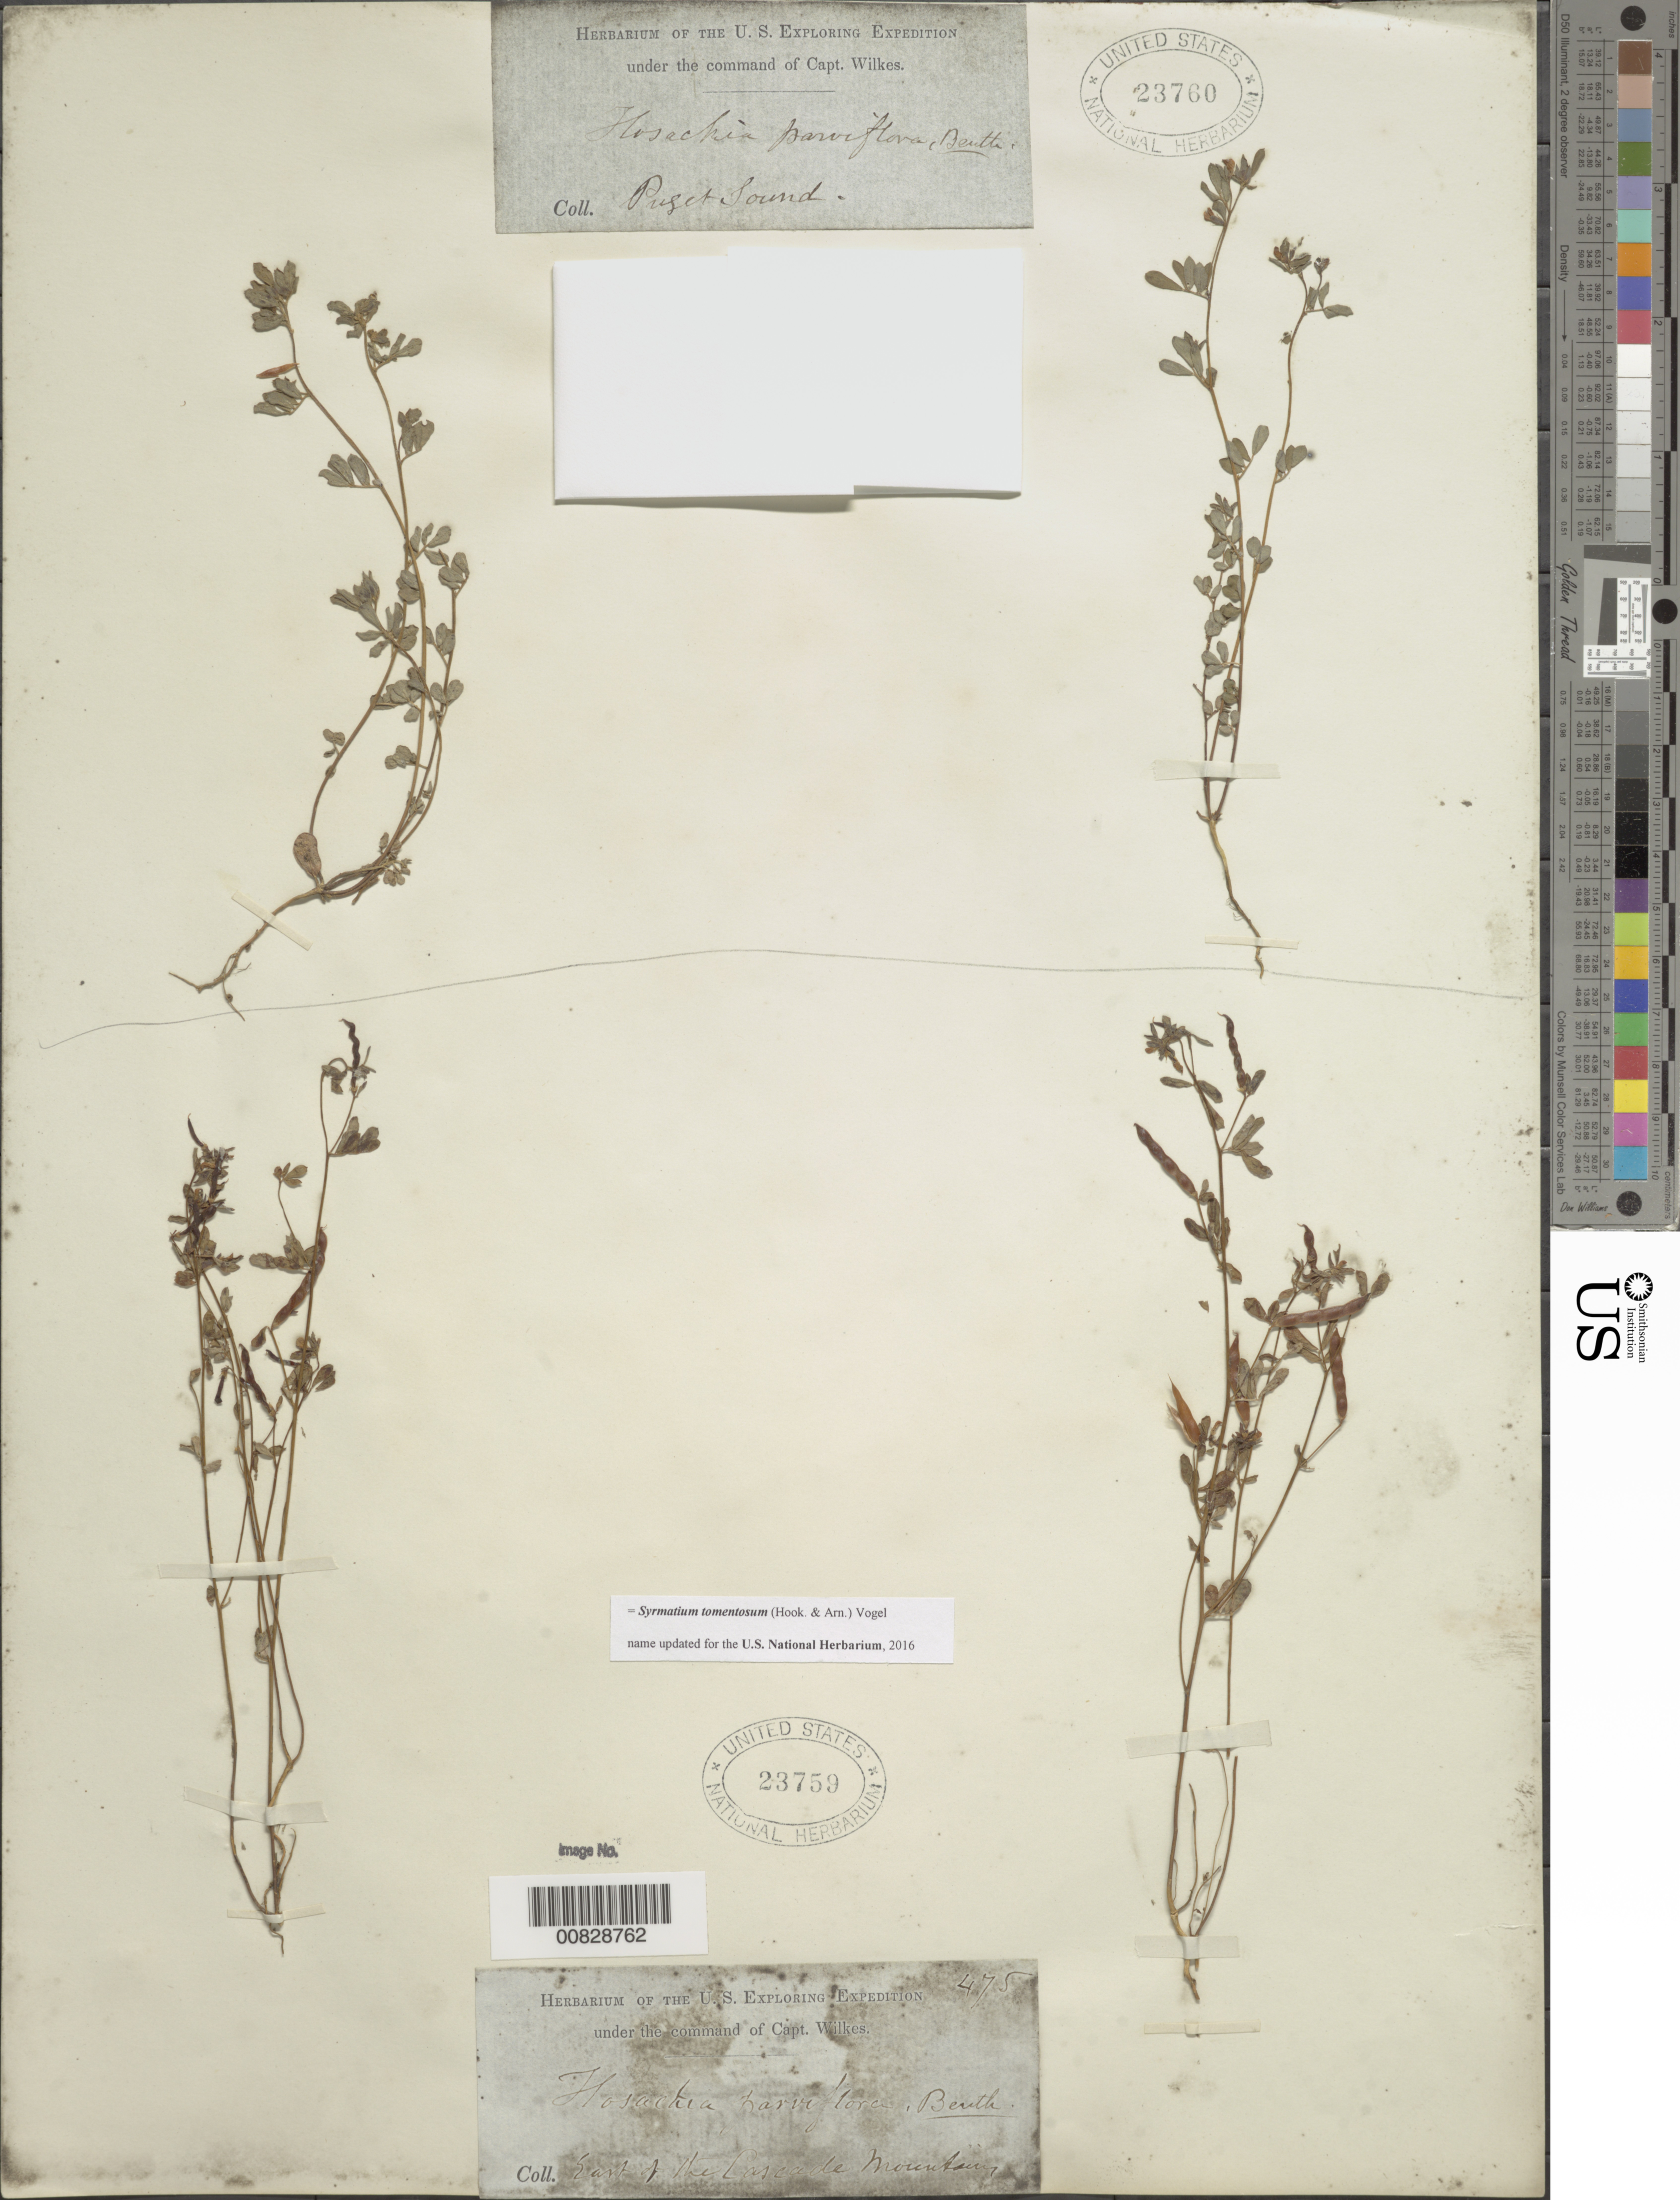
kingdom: Plantae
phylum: Tracheophyta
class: Magnoliopsida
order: Fabales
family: Fabaceae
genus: Syrmatium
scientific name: Syrmatium tomentosum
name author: (Hook. & Arn.) Vogel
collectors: Wilkes Explor. Exped.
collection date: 1838/1842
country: United States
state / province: Washington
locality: East of the Cascade Mountains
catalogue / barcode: US 23759-2